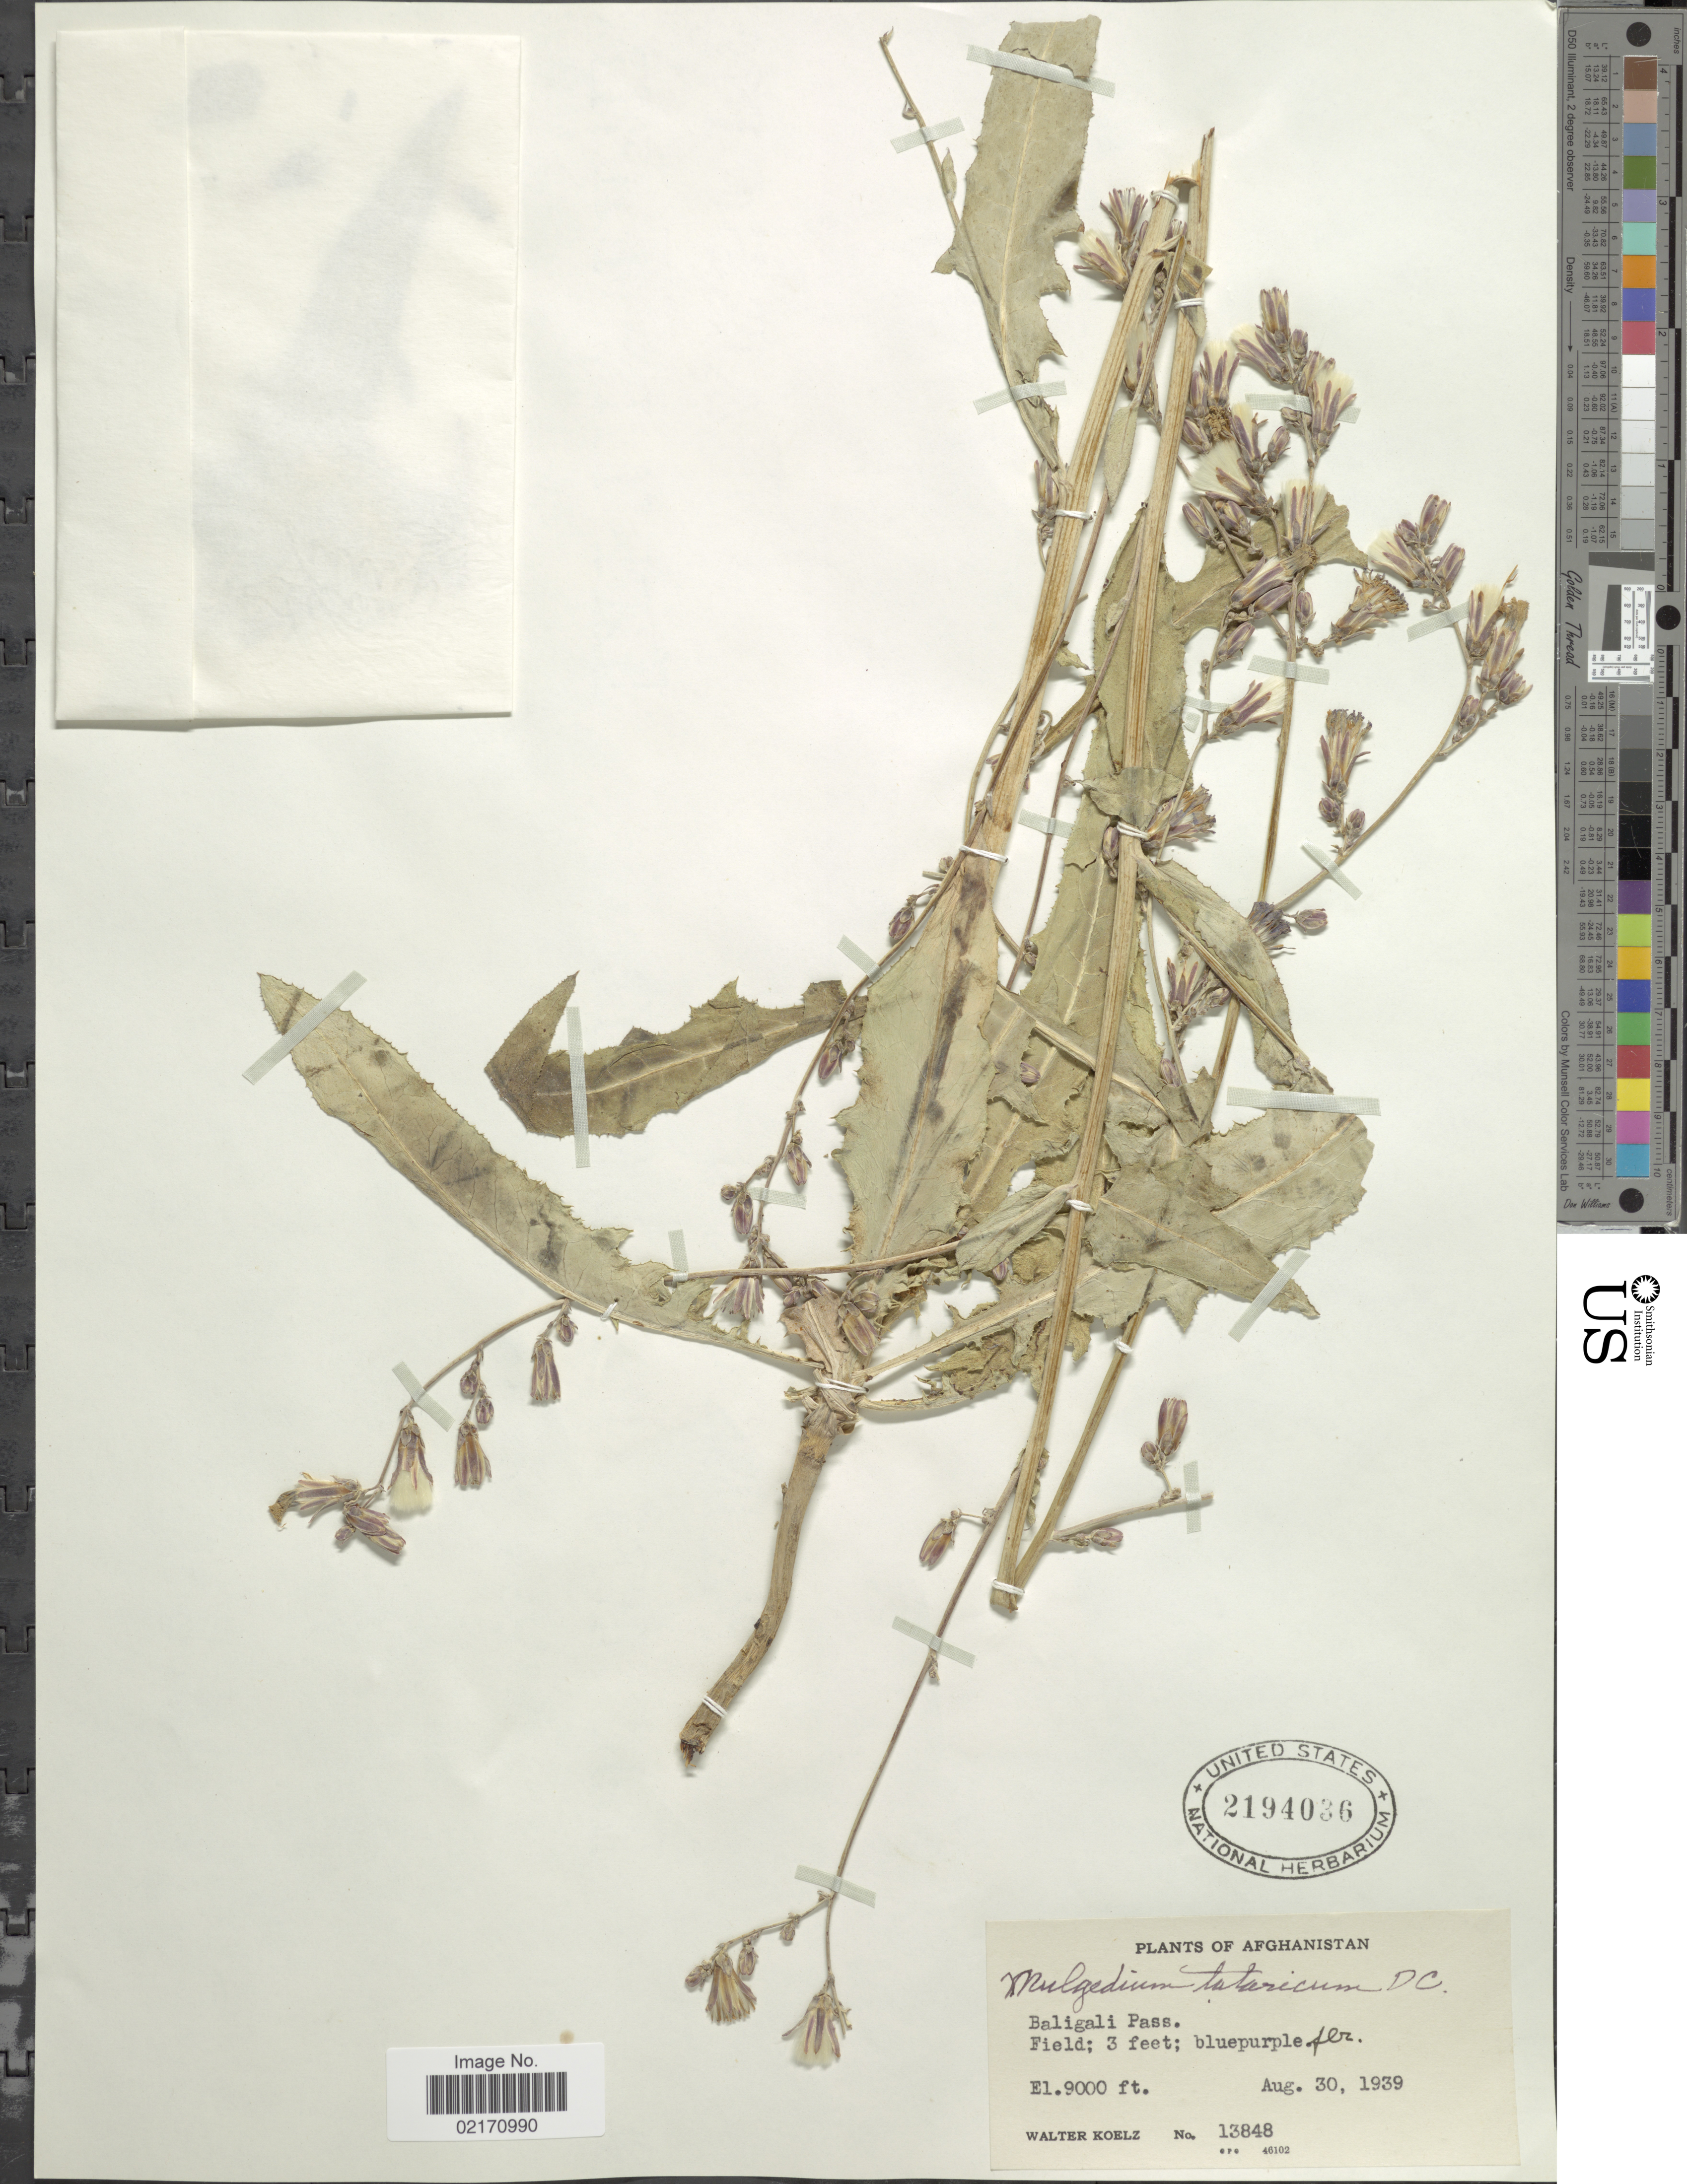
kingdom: Plantae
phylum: Tracheophyta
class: Magnoliopsida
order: Asterales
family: Asteraceae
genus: Mulgedium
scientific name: Mulgedium tataricum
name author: (L.) DC.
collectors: W. N. Koelz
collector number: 13848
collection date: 1939-08-30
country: Afghanistan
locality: Baligali Pass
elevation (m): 2743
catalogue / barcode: US 2194036